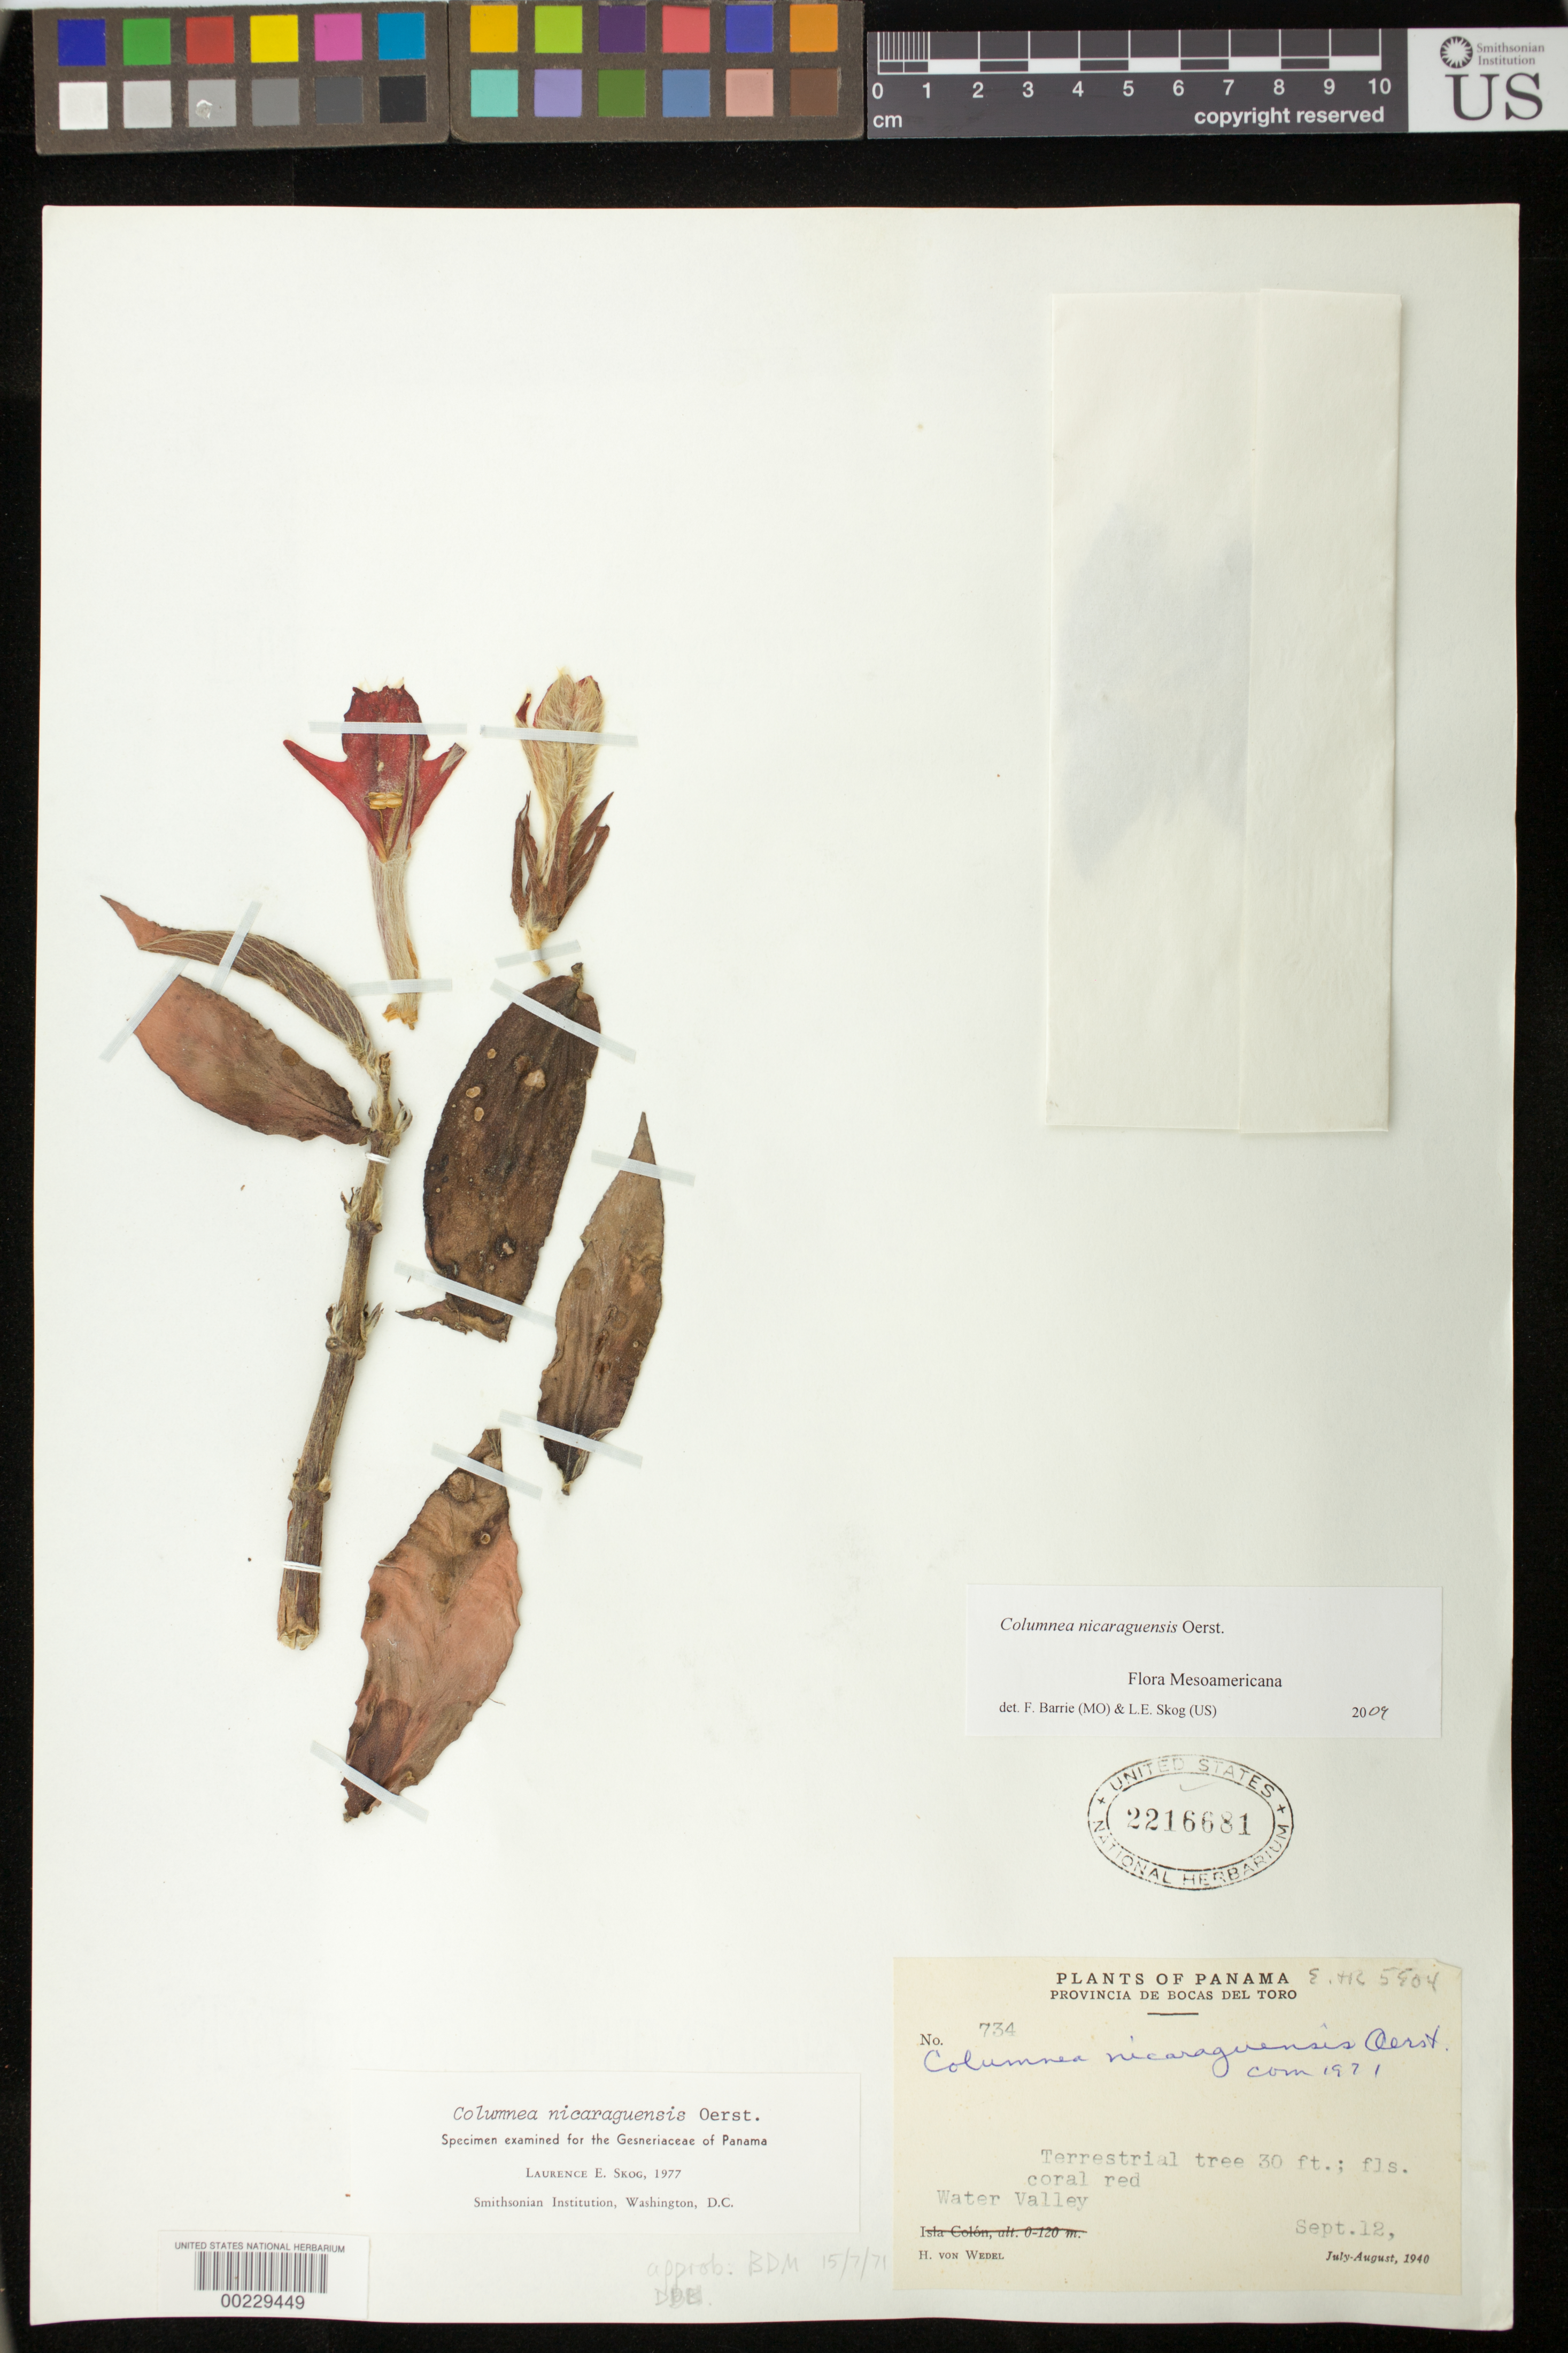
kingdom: Plantae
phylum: Tracheophyta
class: Magnoliopsida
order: Lamiales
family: Gesneriaceae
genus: Columnea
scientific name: Columnea nicaraguensis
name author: Oerst.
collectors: H. von Wedel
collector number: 734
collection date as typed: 12 Sep 1940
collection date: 1940-09-12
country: Panama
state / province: Bocas del Toro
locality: Water Valley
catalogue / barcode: US 2216681